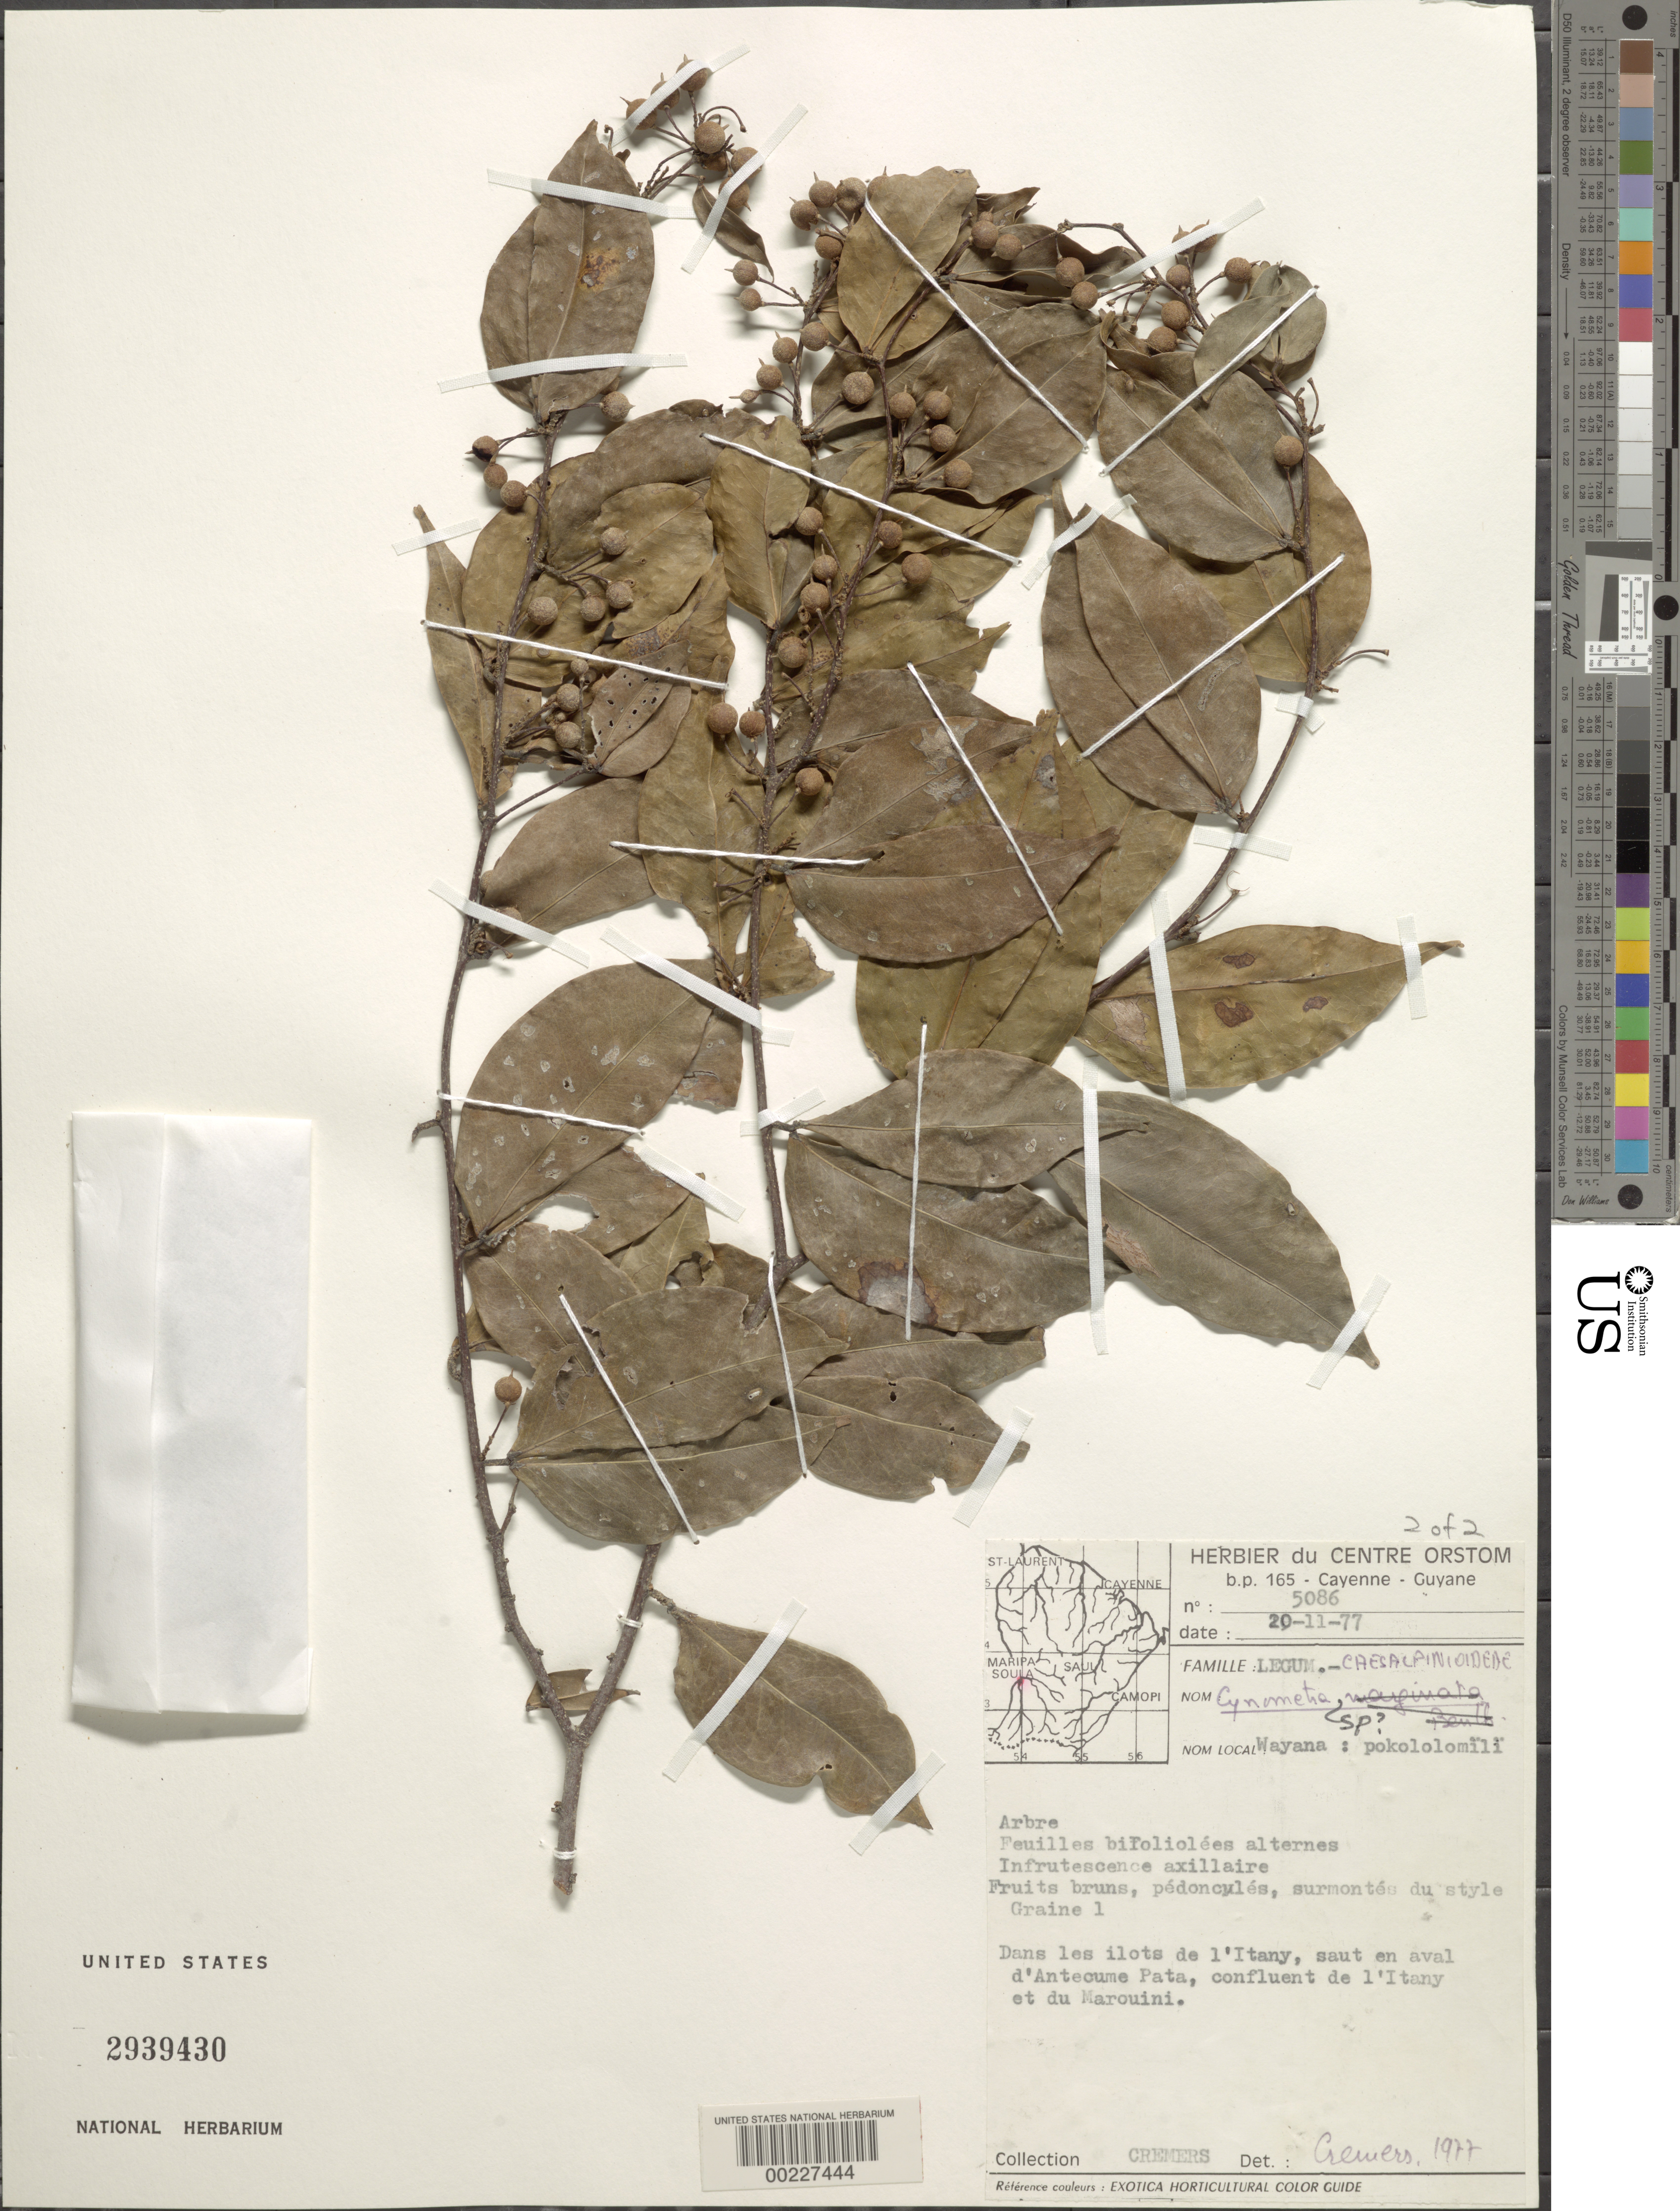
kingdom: Plantae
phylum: Tracheophyta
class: Magnoliopsida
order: Fabales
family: Fabaceae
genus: Cynometra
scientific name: Cynometra marginata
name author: Benth.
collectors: G. Cremers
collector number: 5086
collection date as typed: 20 Nov 1977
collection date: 1977-11-20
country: French Guiana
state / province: Saint-Laurent-du-Maroni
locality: On the islets of l'Itany, downstream d'Antecume Pata, confluence of l'Itany and Marouini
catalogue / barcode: US 2939430